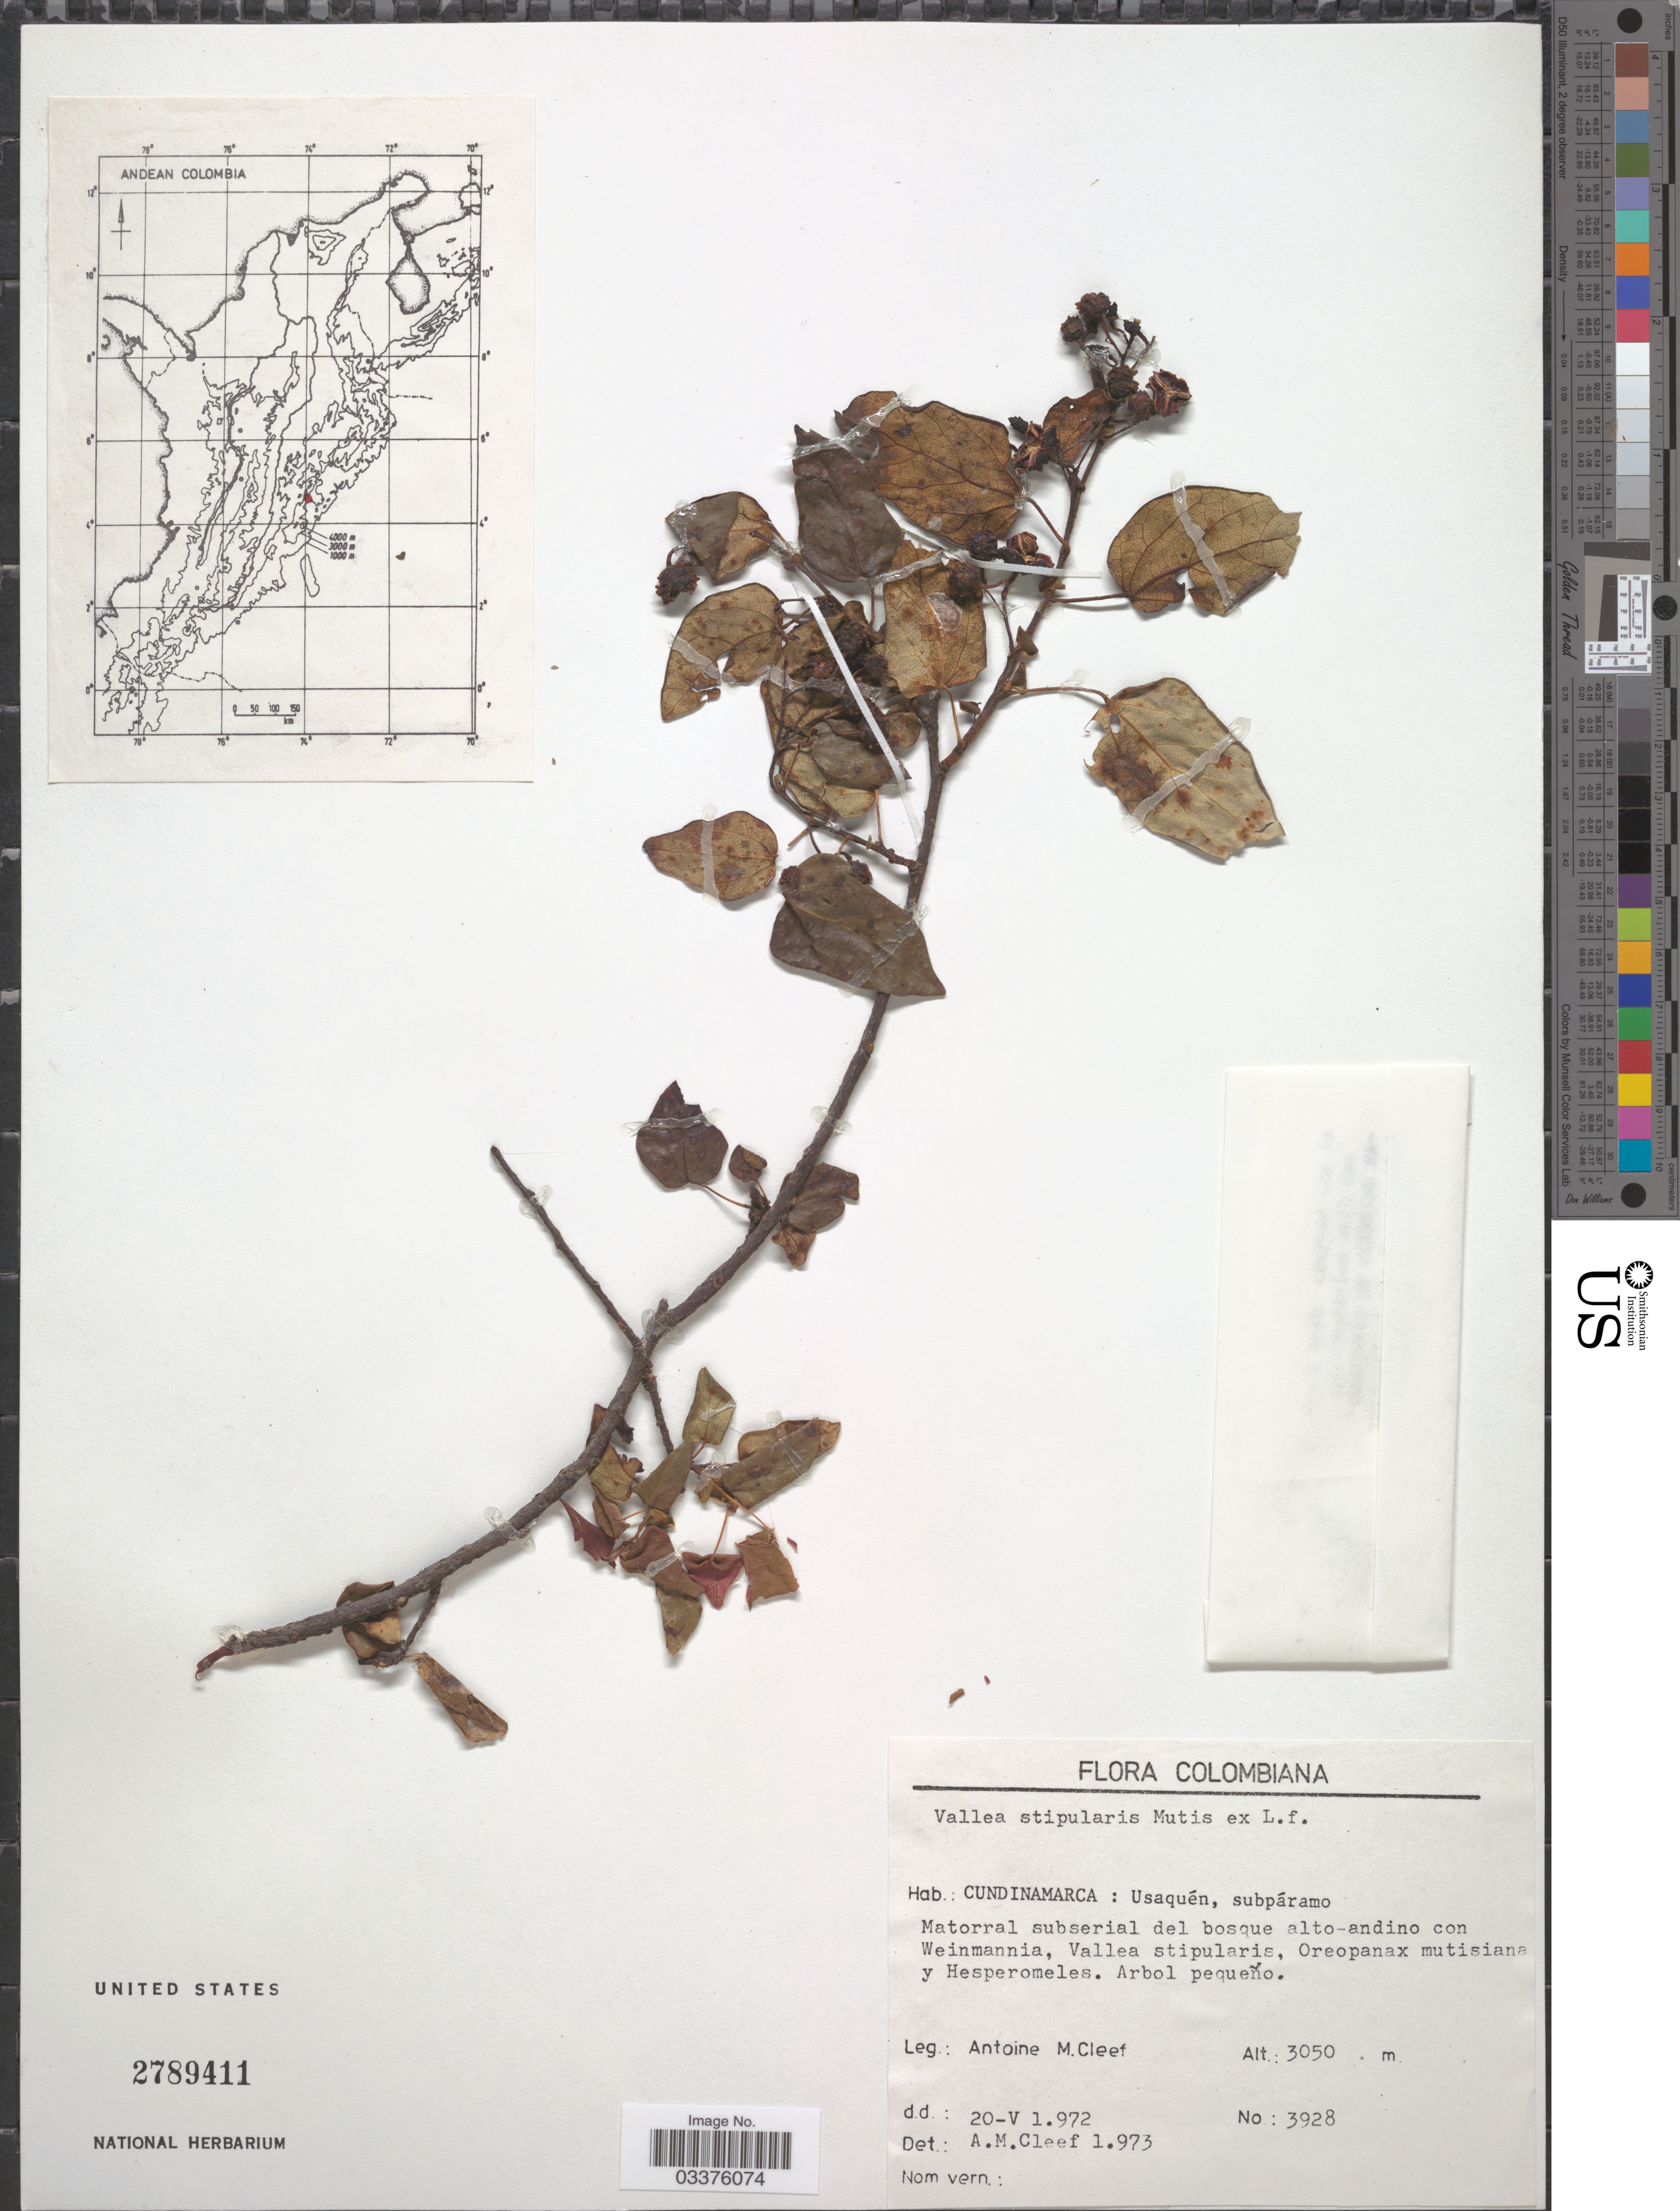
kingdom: Plantae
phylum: Tracheophyta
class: Magnoliopsida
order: Oxalidales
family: Elaeocarpaceae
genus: Vallea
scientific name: Vallea stipularis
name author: L. f.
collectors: A. M. Cleef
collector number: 3928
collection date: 1972-05-20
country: Colombia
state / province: Cundinamarca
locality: Usaquén.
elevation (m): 3050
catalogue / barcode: US 2789411